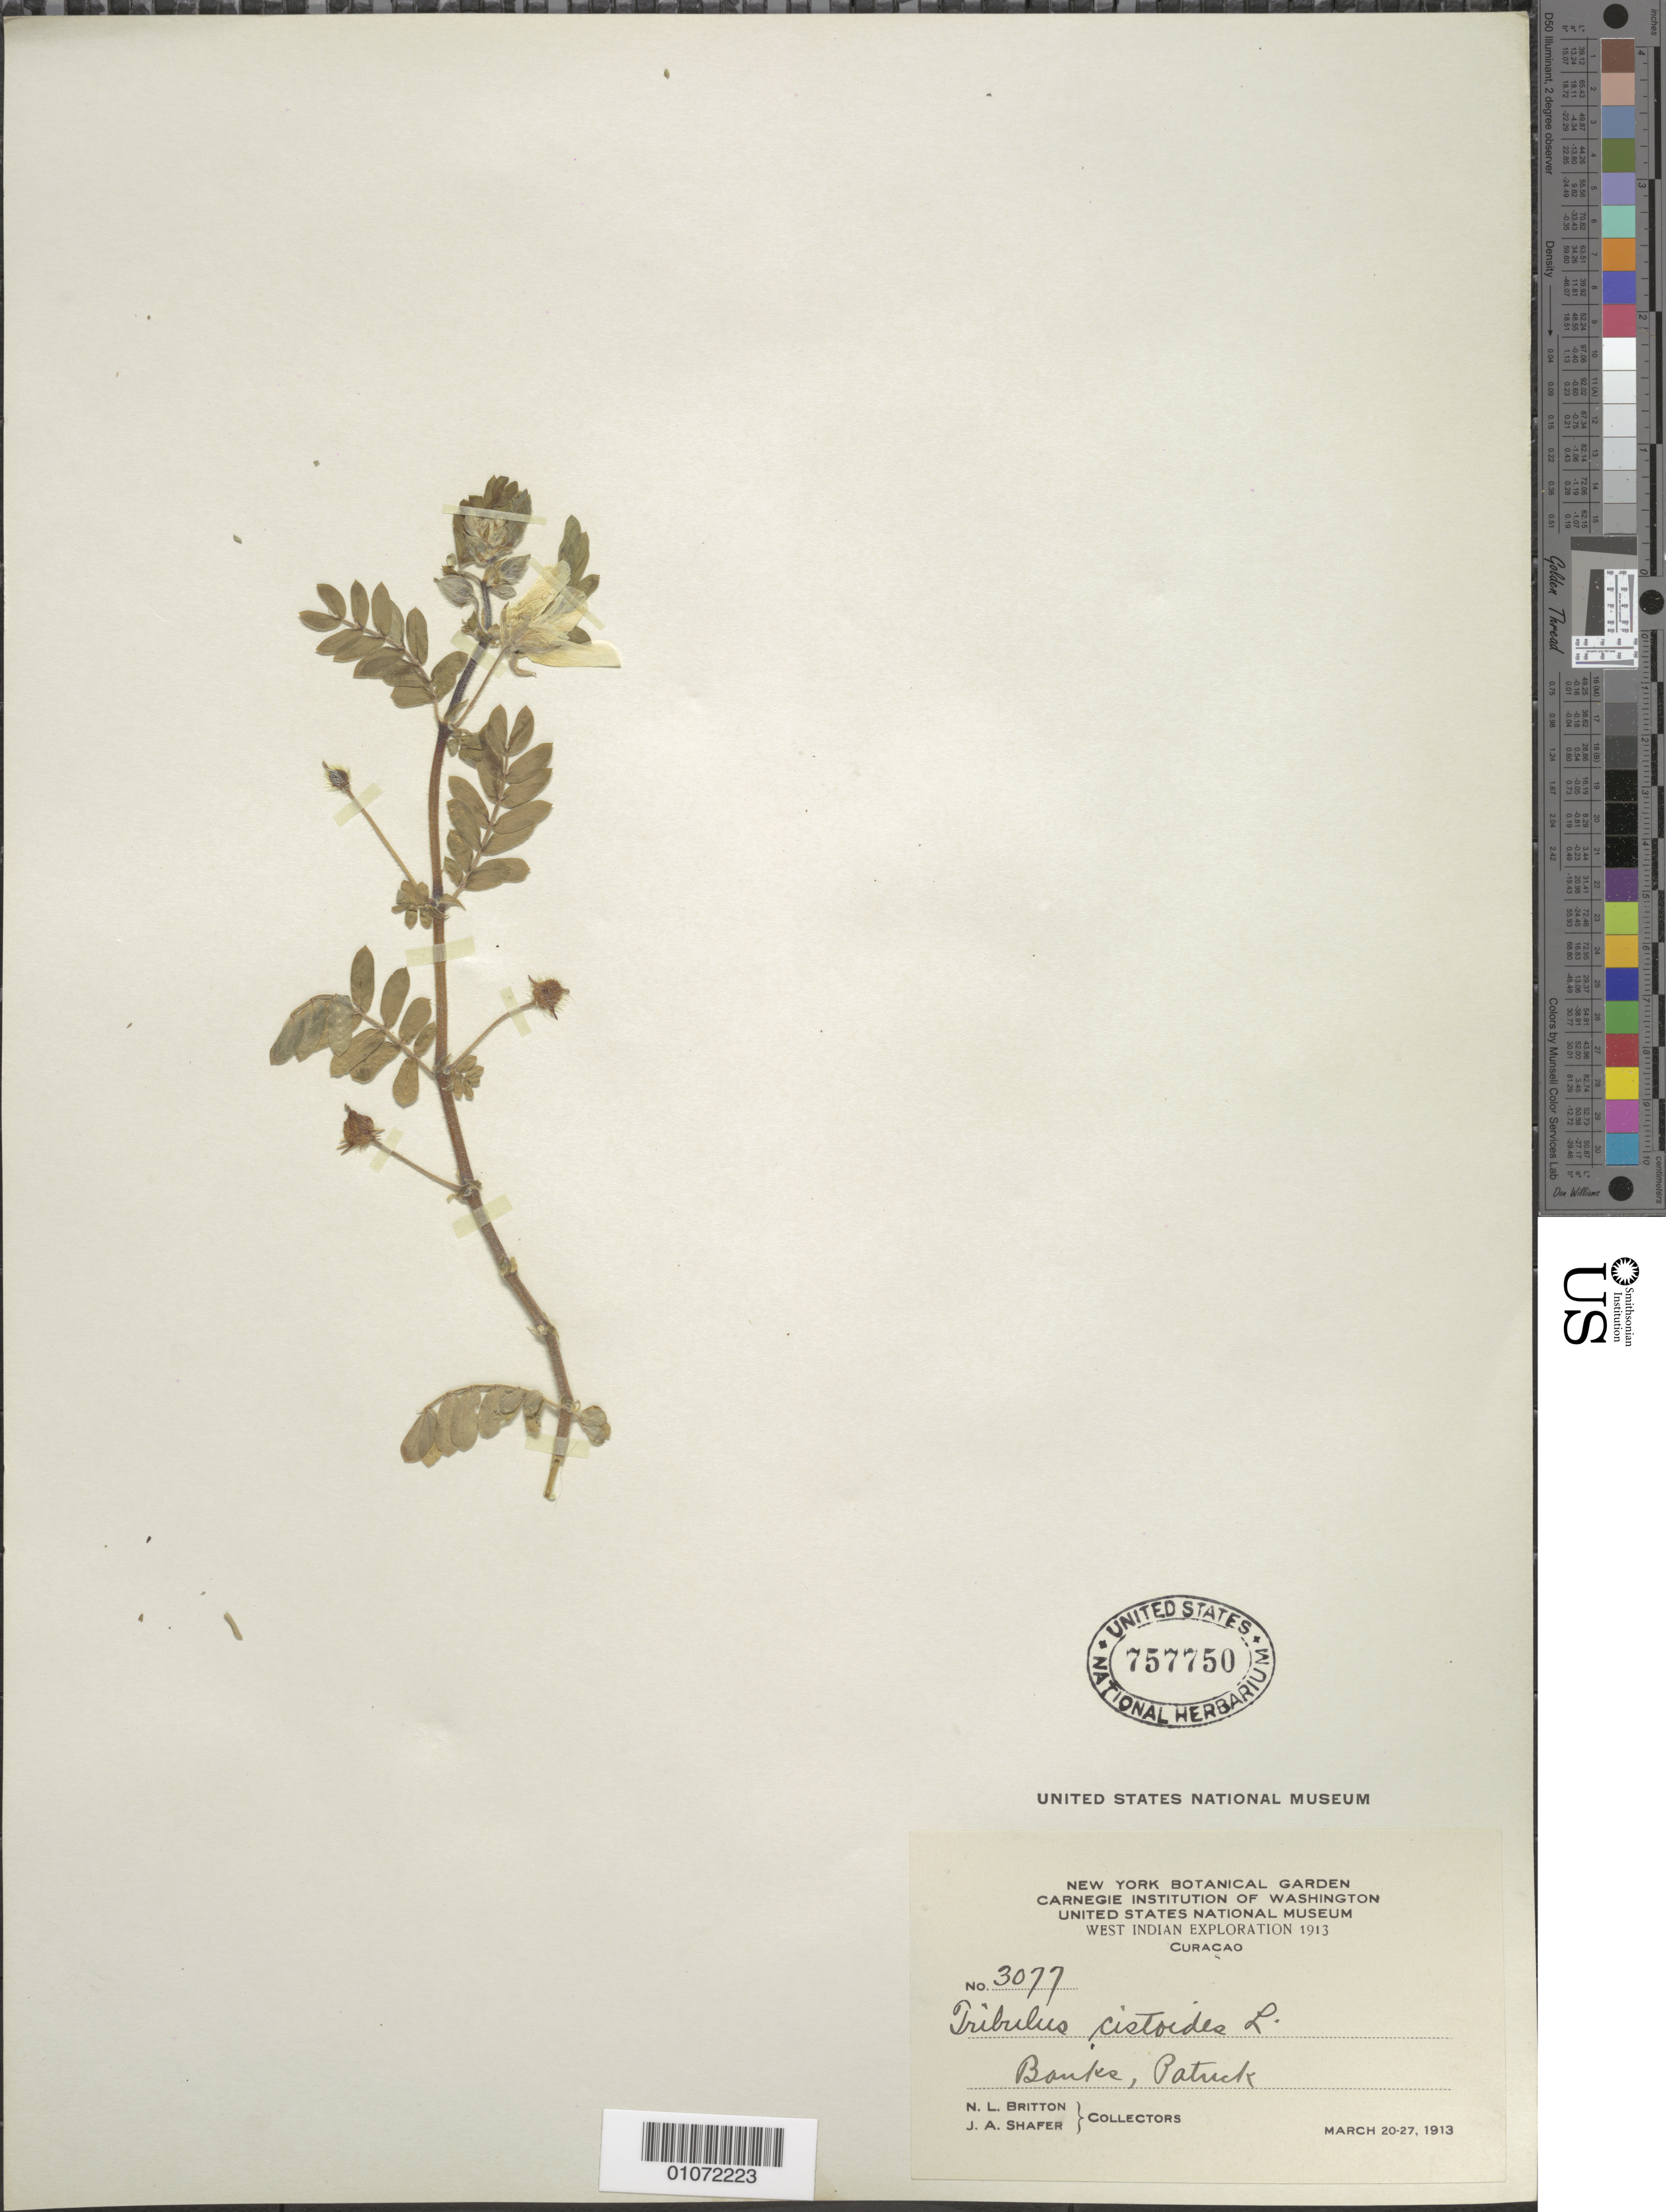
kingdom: Plantae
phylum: Tracheophyta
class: Magnoliopsida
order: Zygophyllales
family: Zygophyllaceae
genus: Tribulus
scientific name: Tribulus cistoides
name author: L.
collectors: N. Britton & J. A. Shafer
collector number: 3077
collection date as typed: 20 Mar 1913 to 27 Mar 1913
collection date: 1913-03-20/1913-03-27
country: Curaçao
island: Curaçao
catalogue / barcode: US 757750